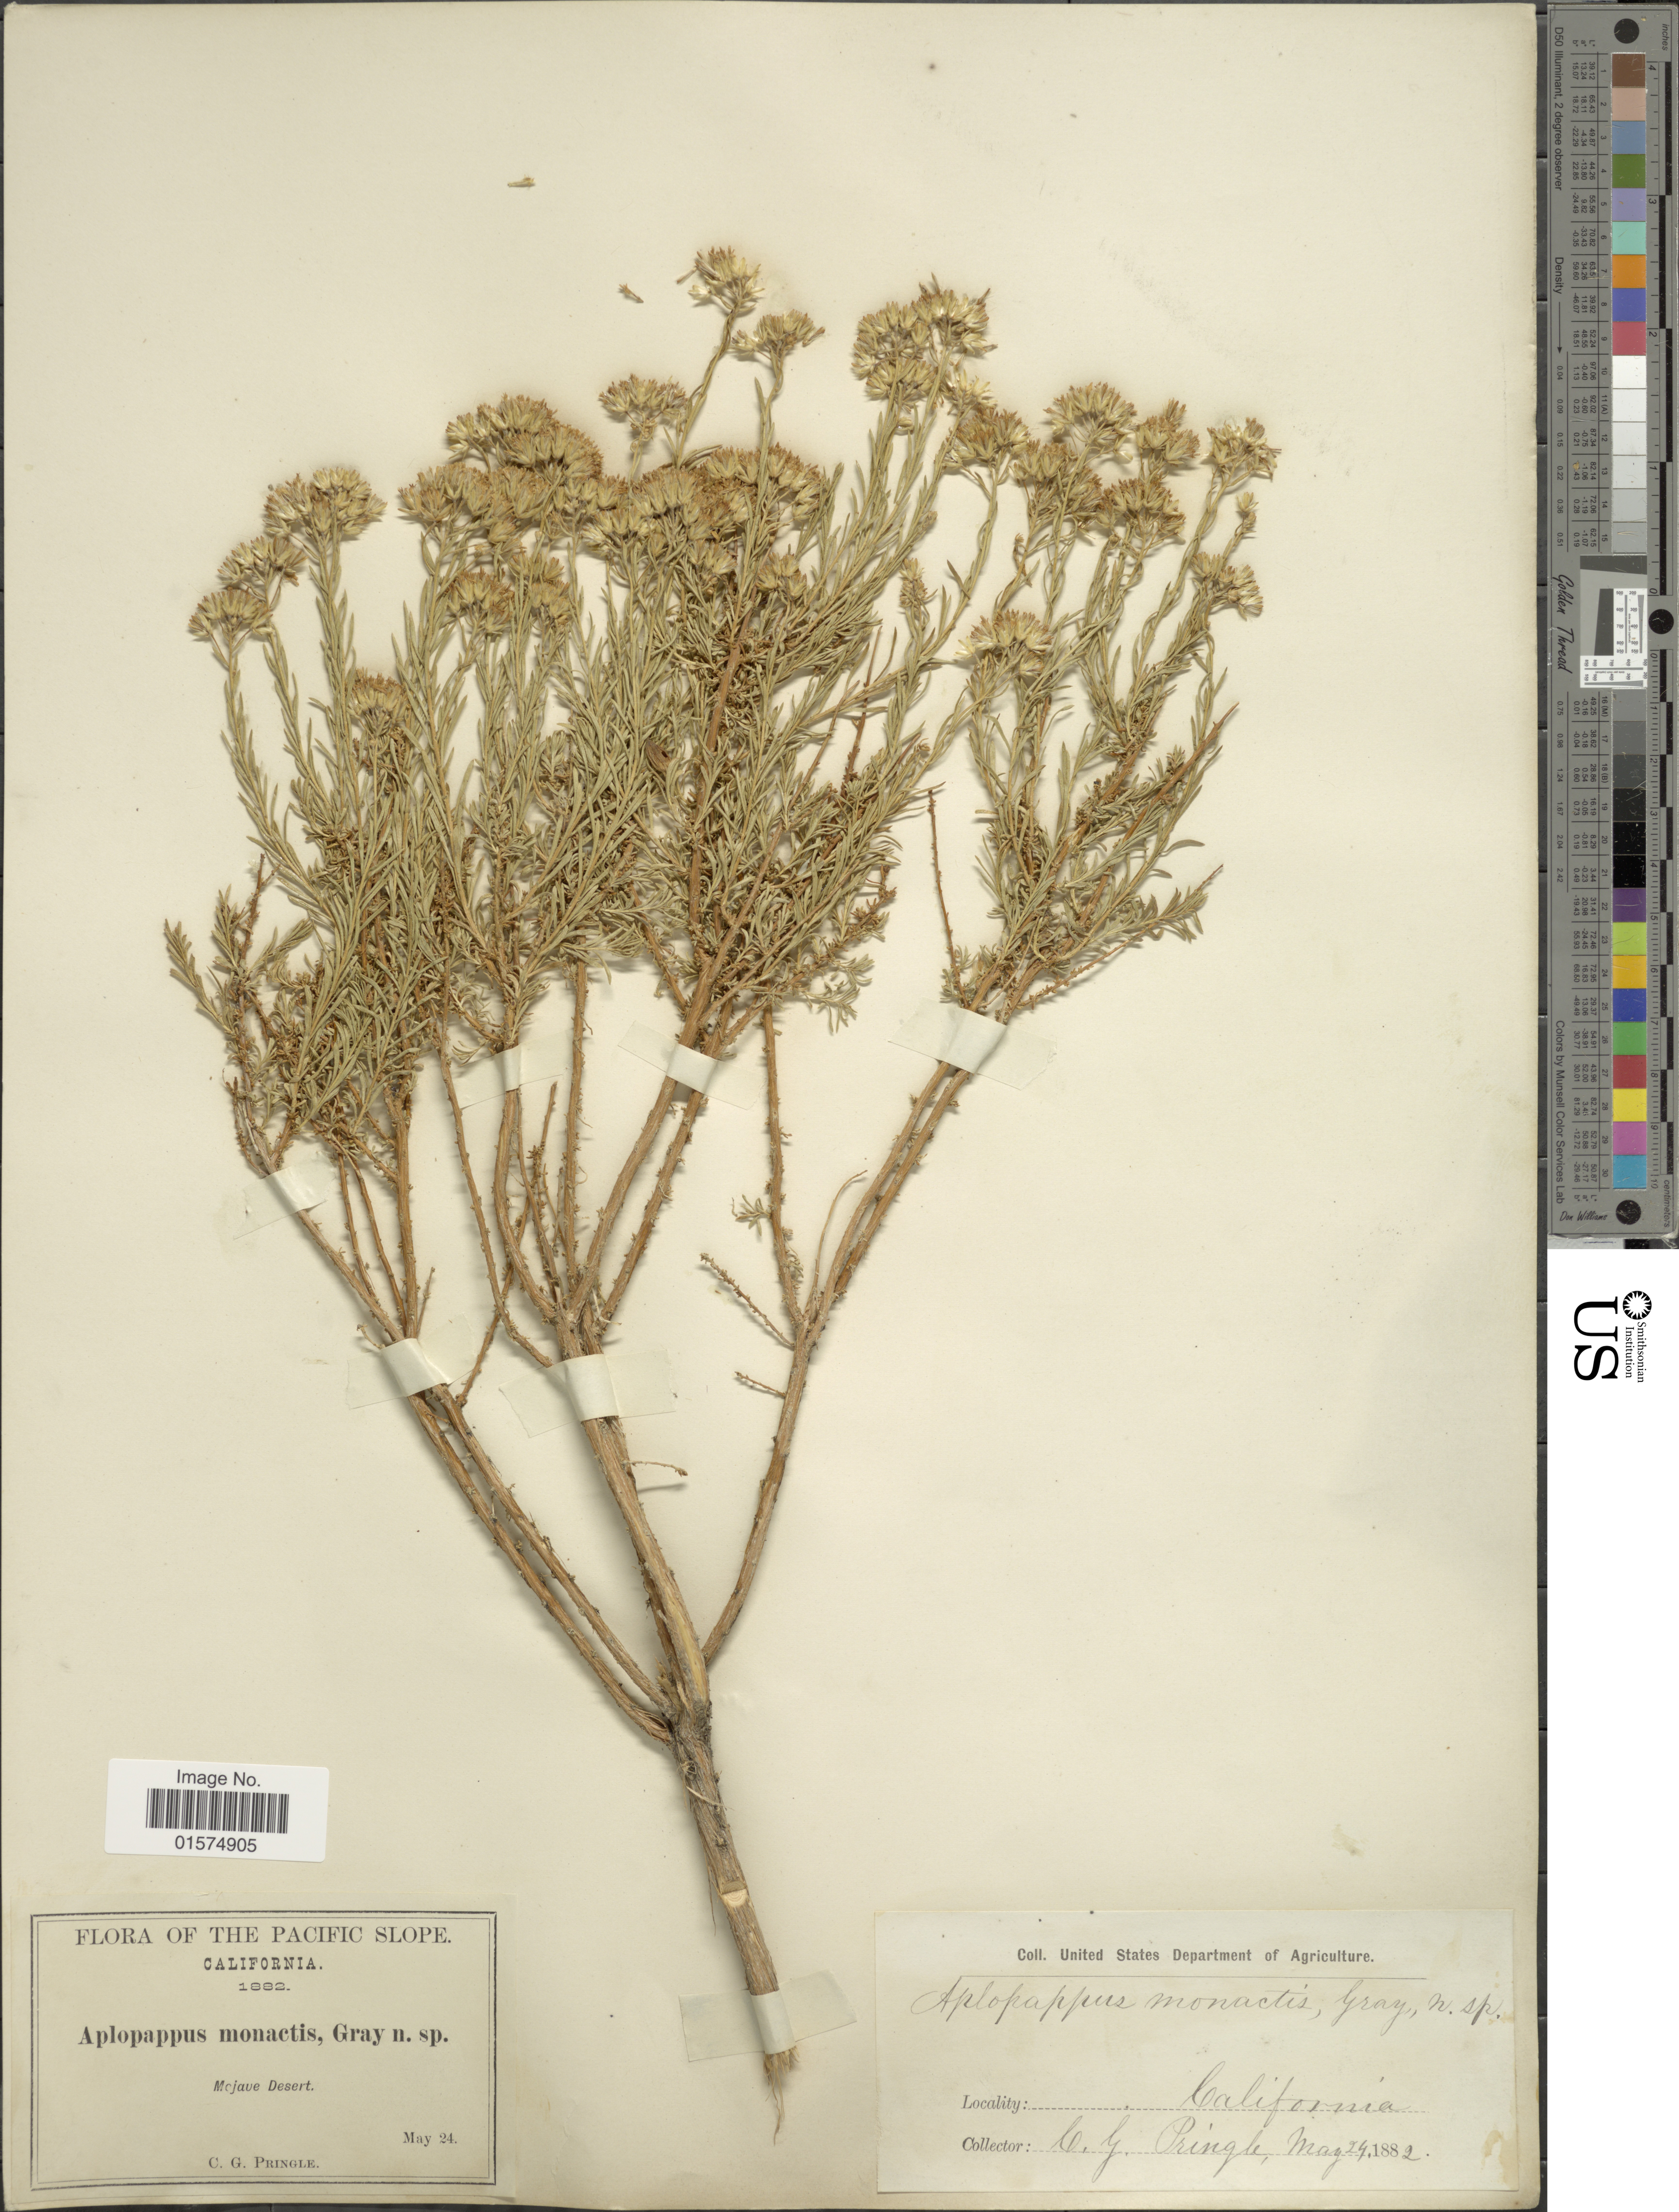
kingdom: Plantae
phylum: Tracheophyta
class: Magnoliopsida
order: Asterales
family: Asteraceae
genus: Ericameria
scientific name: Ericameria cooperi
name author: (A. Gray) Hall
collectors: C. G. Pringle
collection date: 1882-05-24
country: United States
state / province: California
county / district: San Bernardino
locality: Pacific Slope. Mojave Desert